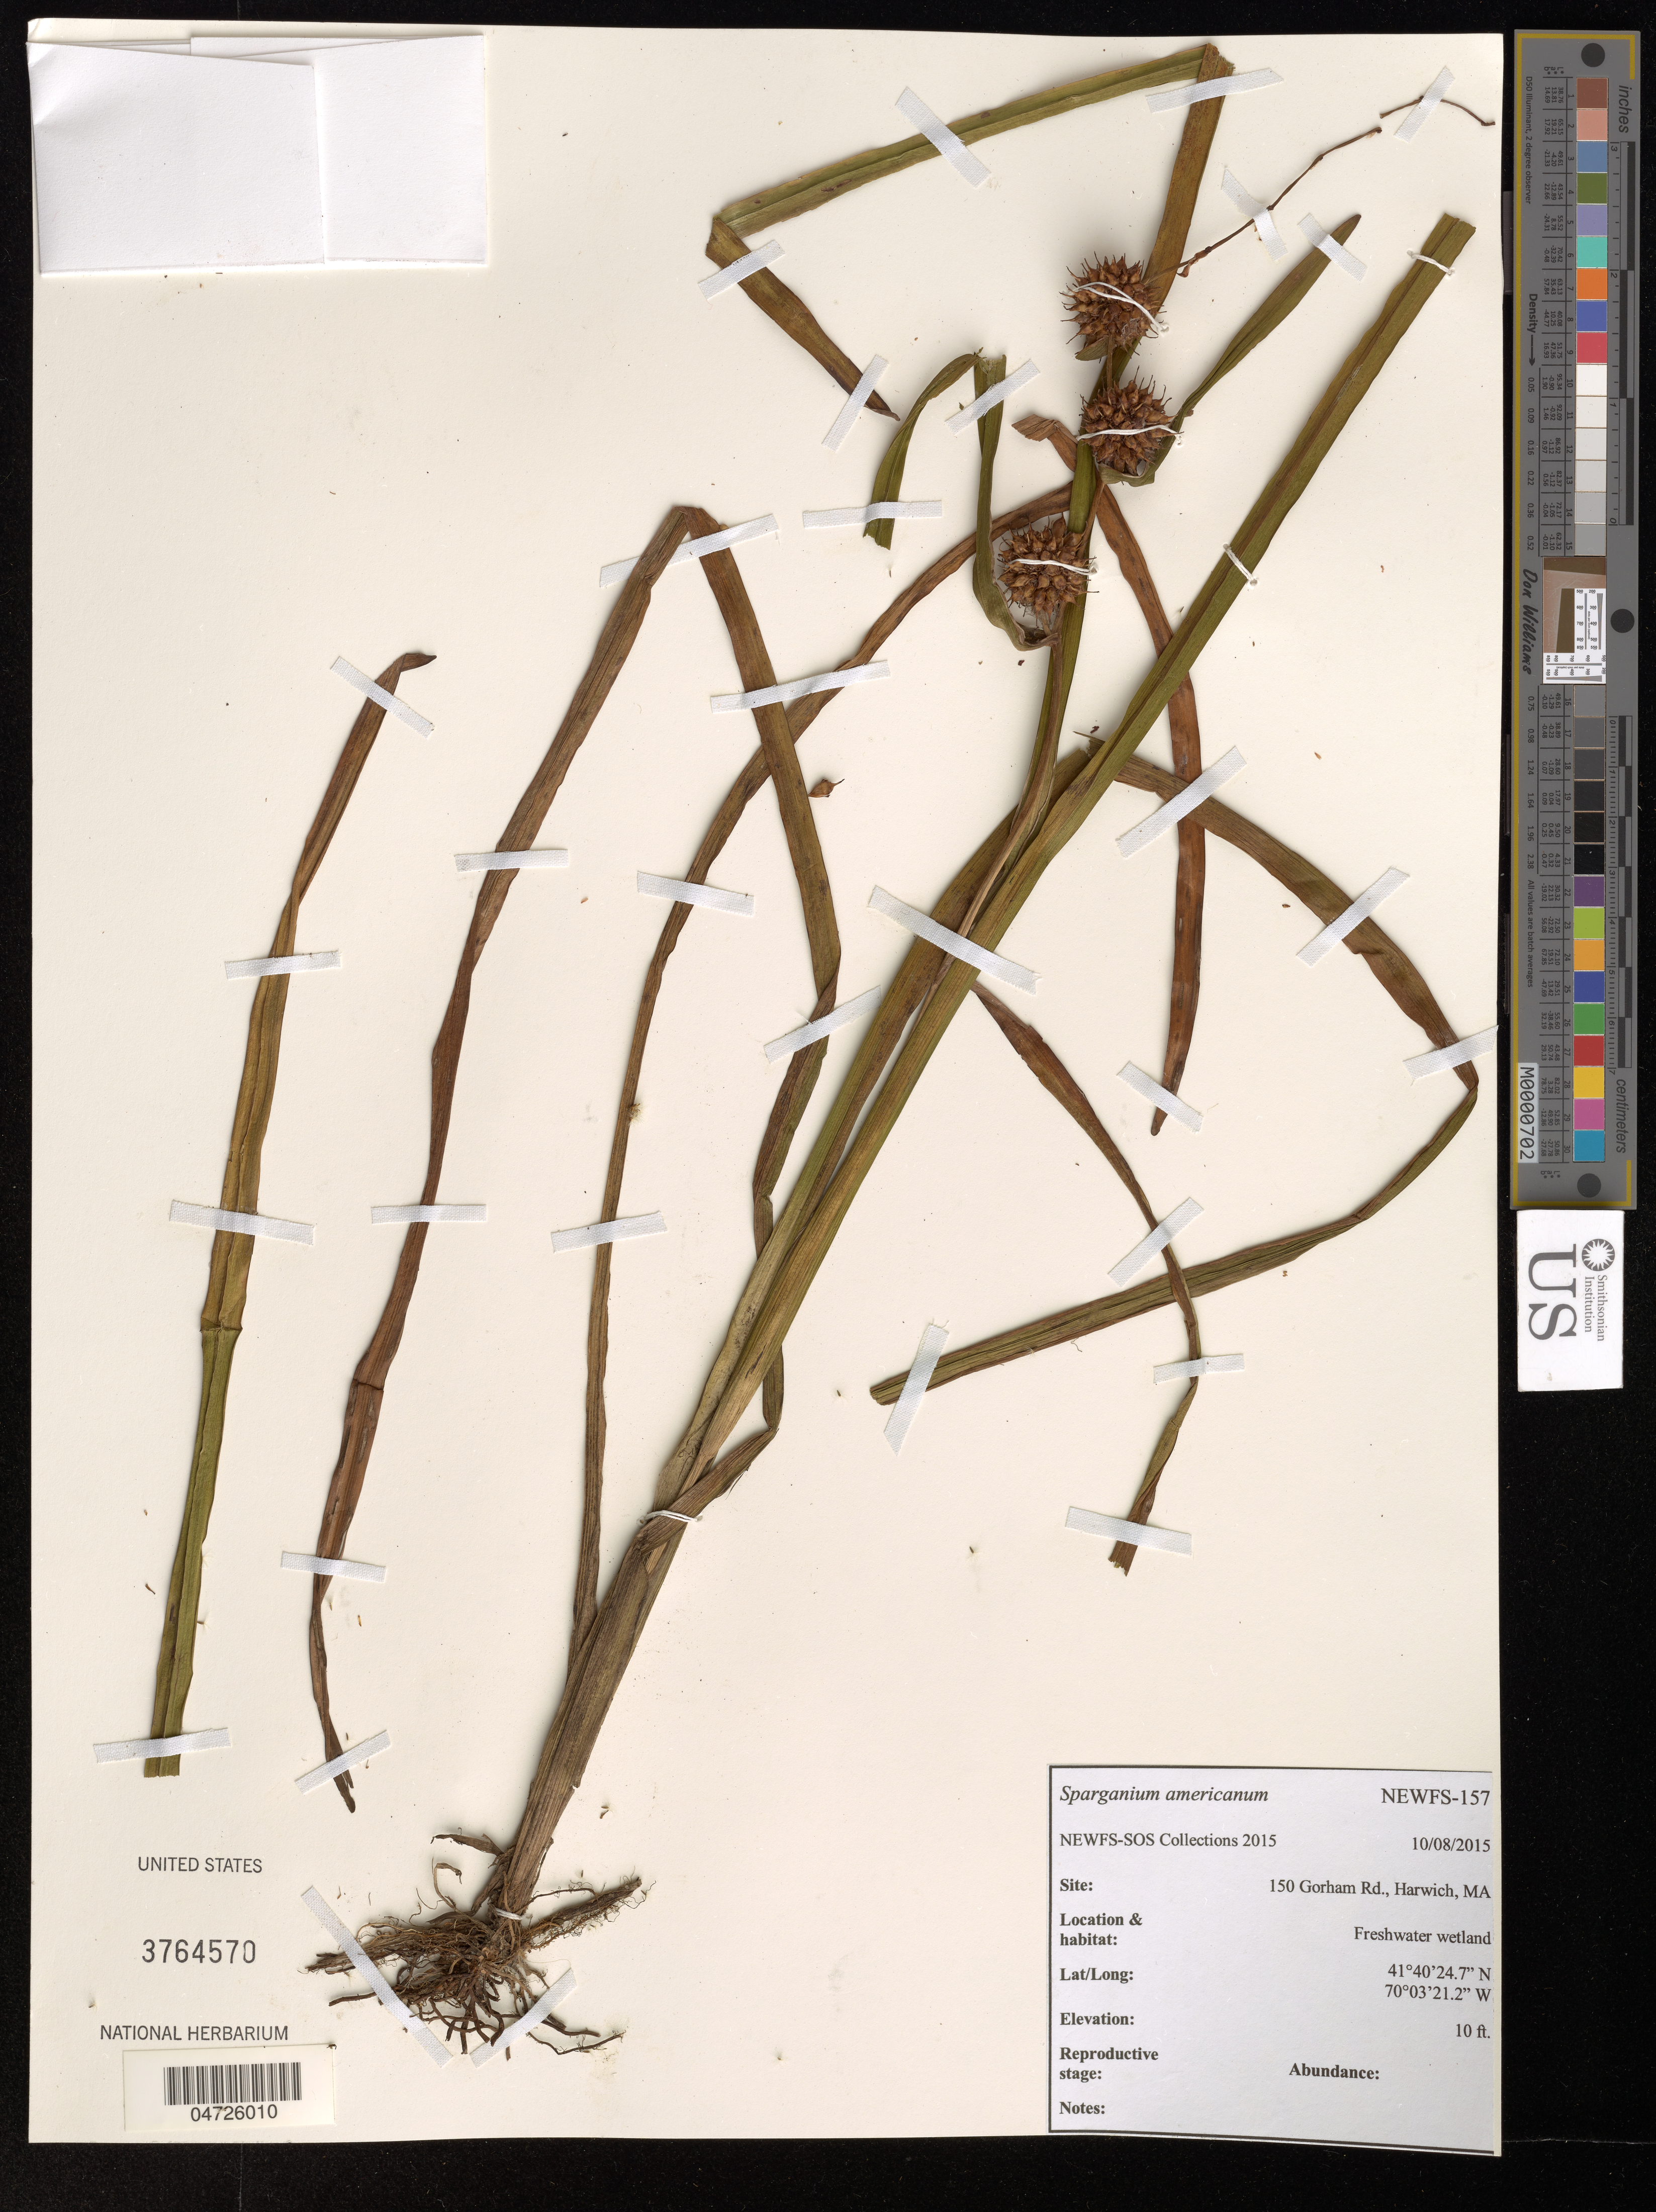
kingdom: Plantae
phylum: Tracheophyta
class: Liliopsida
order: Poales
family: Typhaceae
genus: Sparganium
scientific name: Sparganium americanum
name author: Nutt.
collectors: NEWFS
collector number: NEWFS-157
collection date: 2015-10-08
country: United States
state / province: Massachusetts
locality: Site: 150 Gorhan Rd., Harwich.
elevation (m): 3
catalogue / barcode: US 3764570